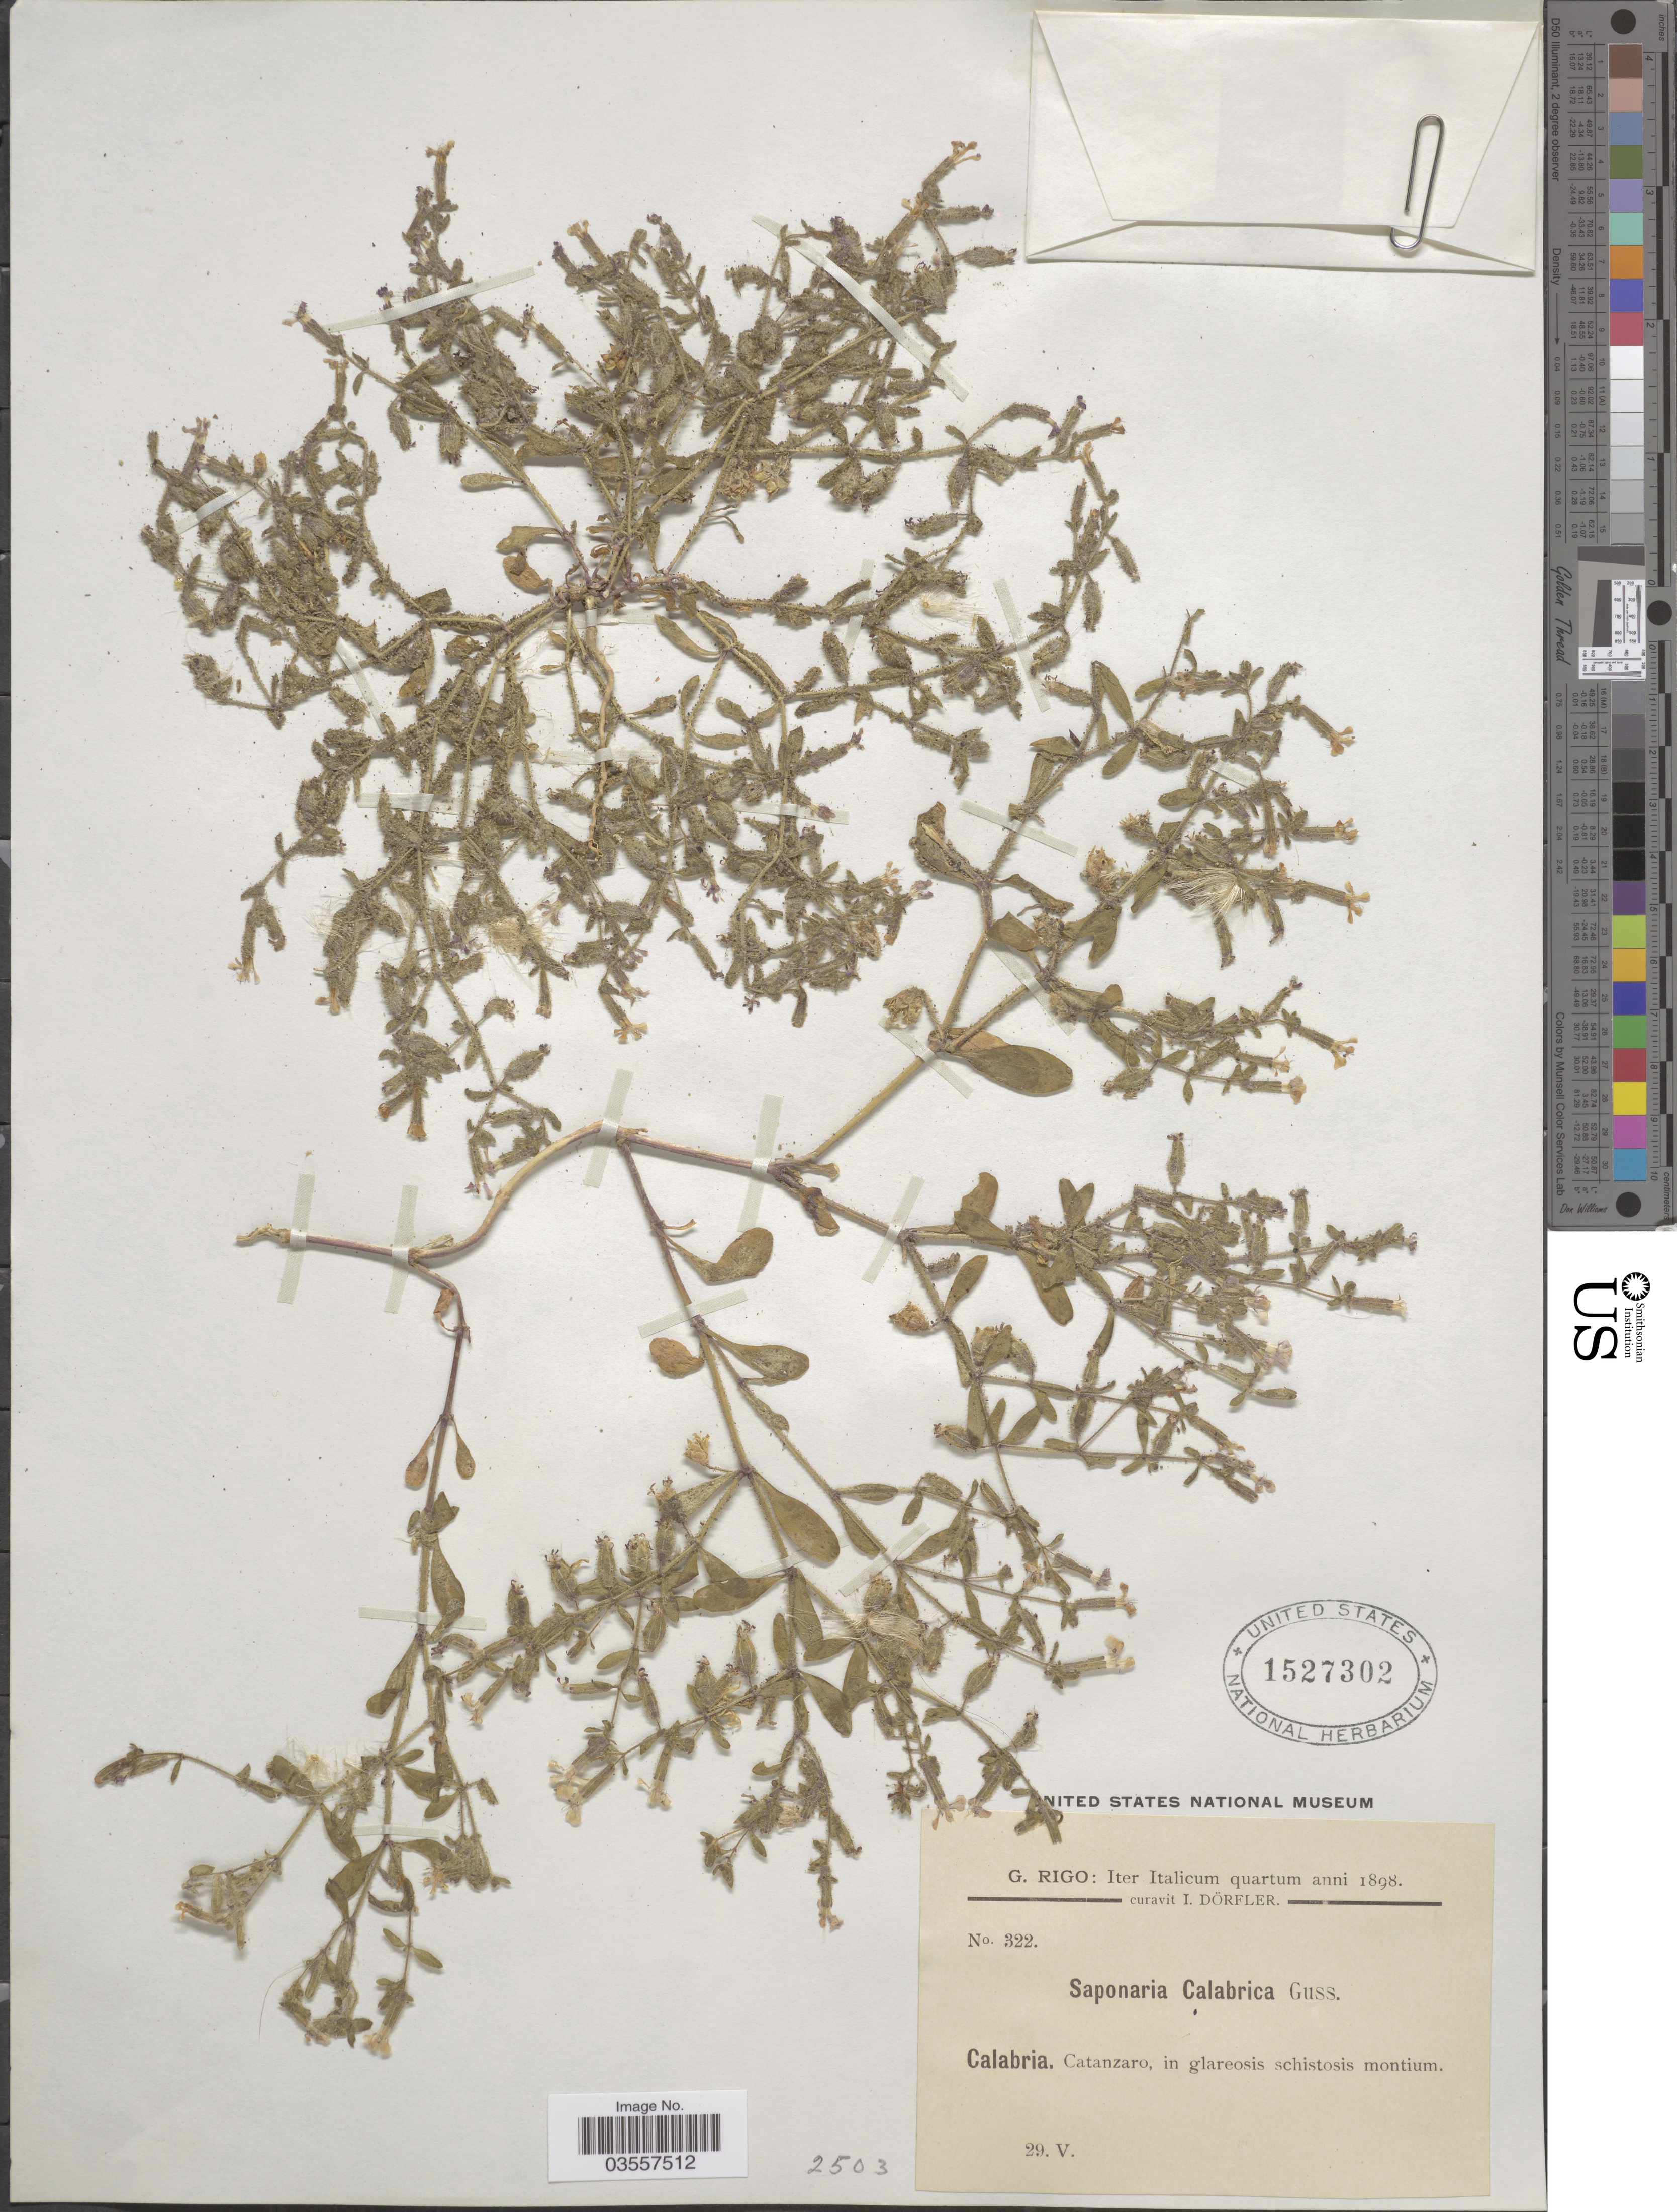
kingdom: Plantae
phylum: Tracheophyta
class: Magnoliopsida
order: Caryophyllales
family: Caryophyllaceae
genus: Saponaria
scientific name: Saponaria calabrica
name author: Gussone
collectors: G. Rigo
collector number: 322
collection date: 1898-05-29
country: Italy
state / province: Calabria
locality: Iter Italicum. Catanzaro, in glareosis schistosis montium.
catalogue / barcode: US 1527302